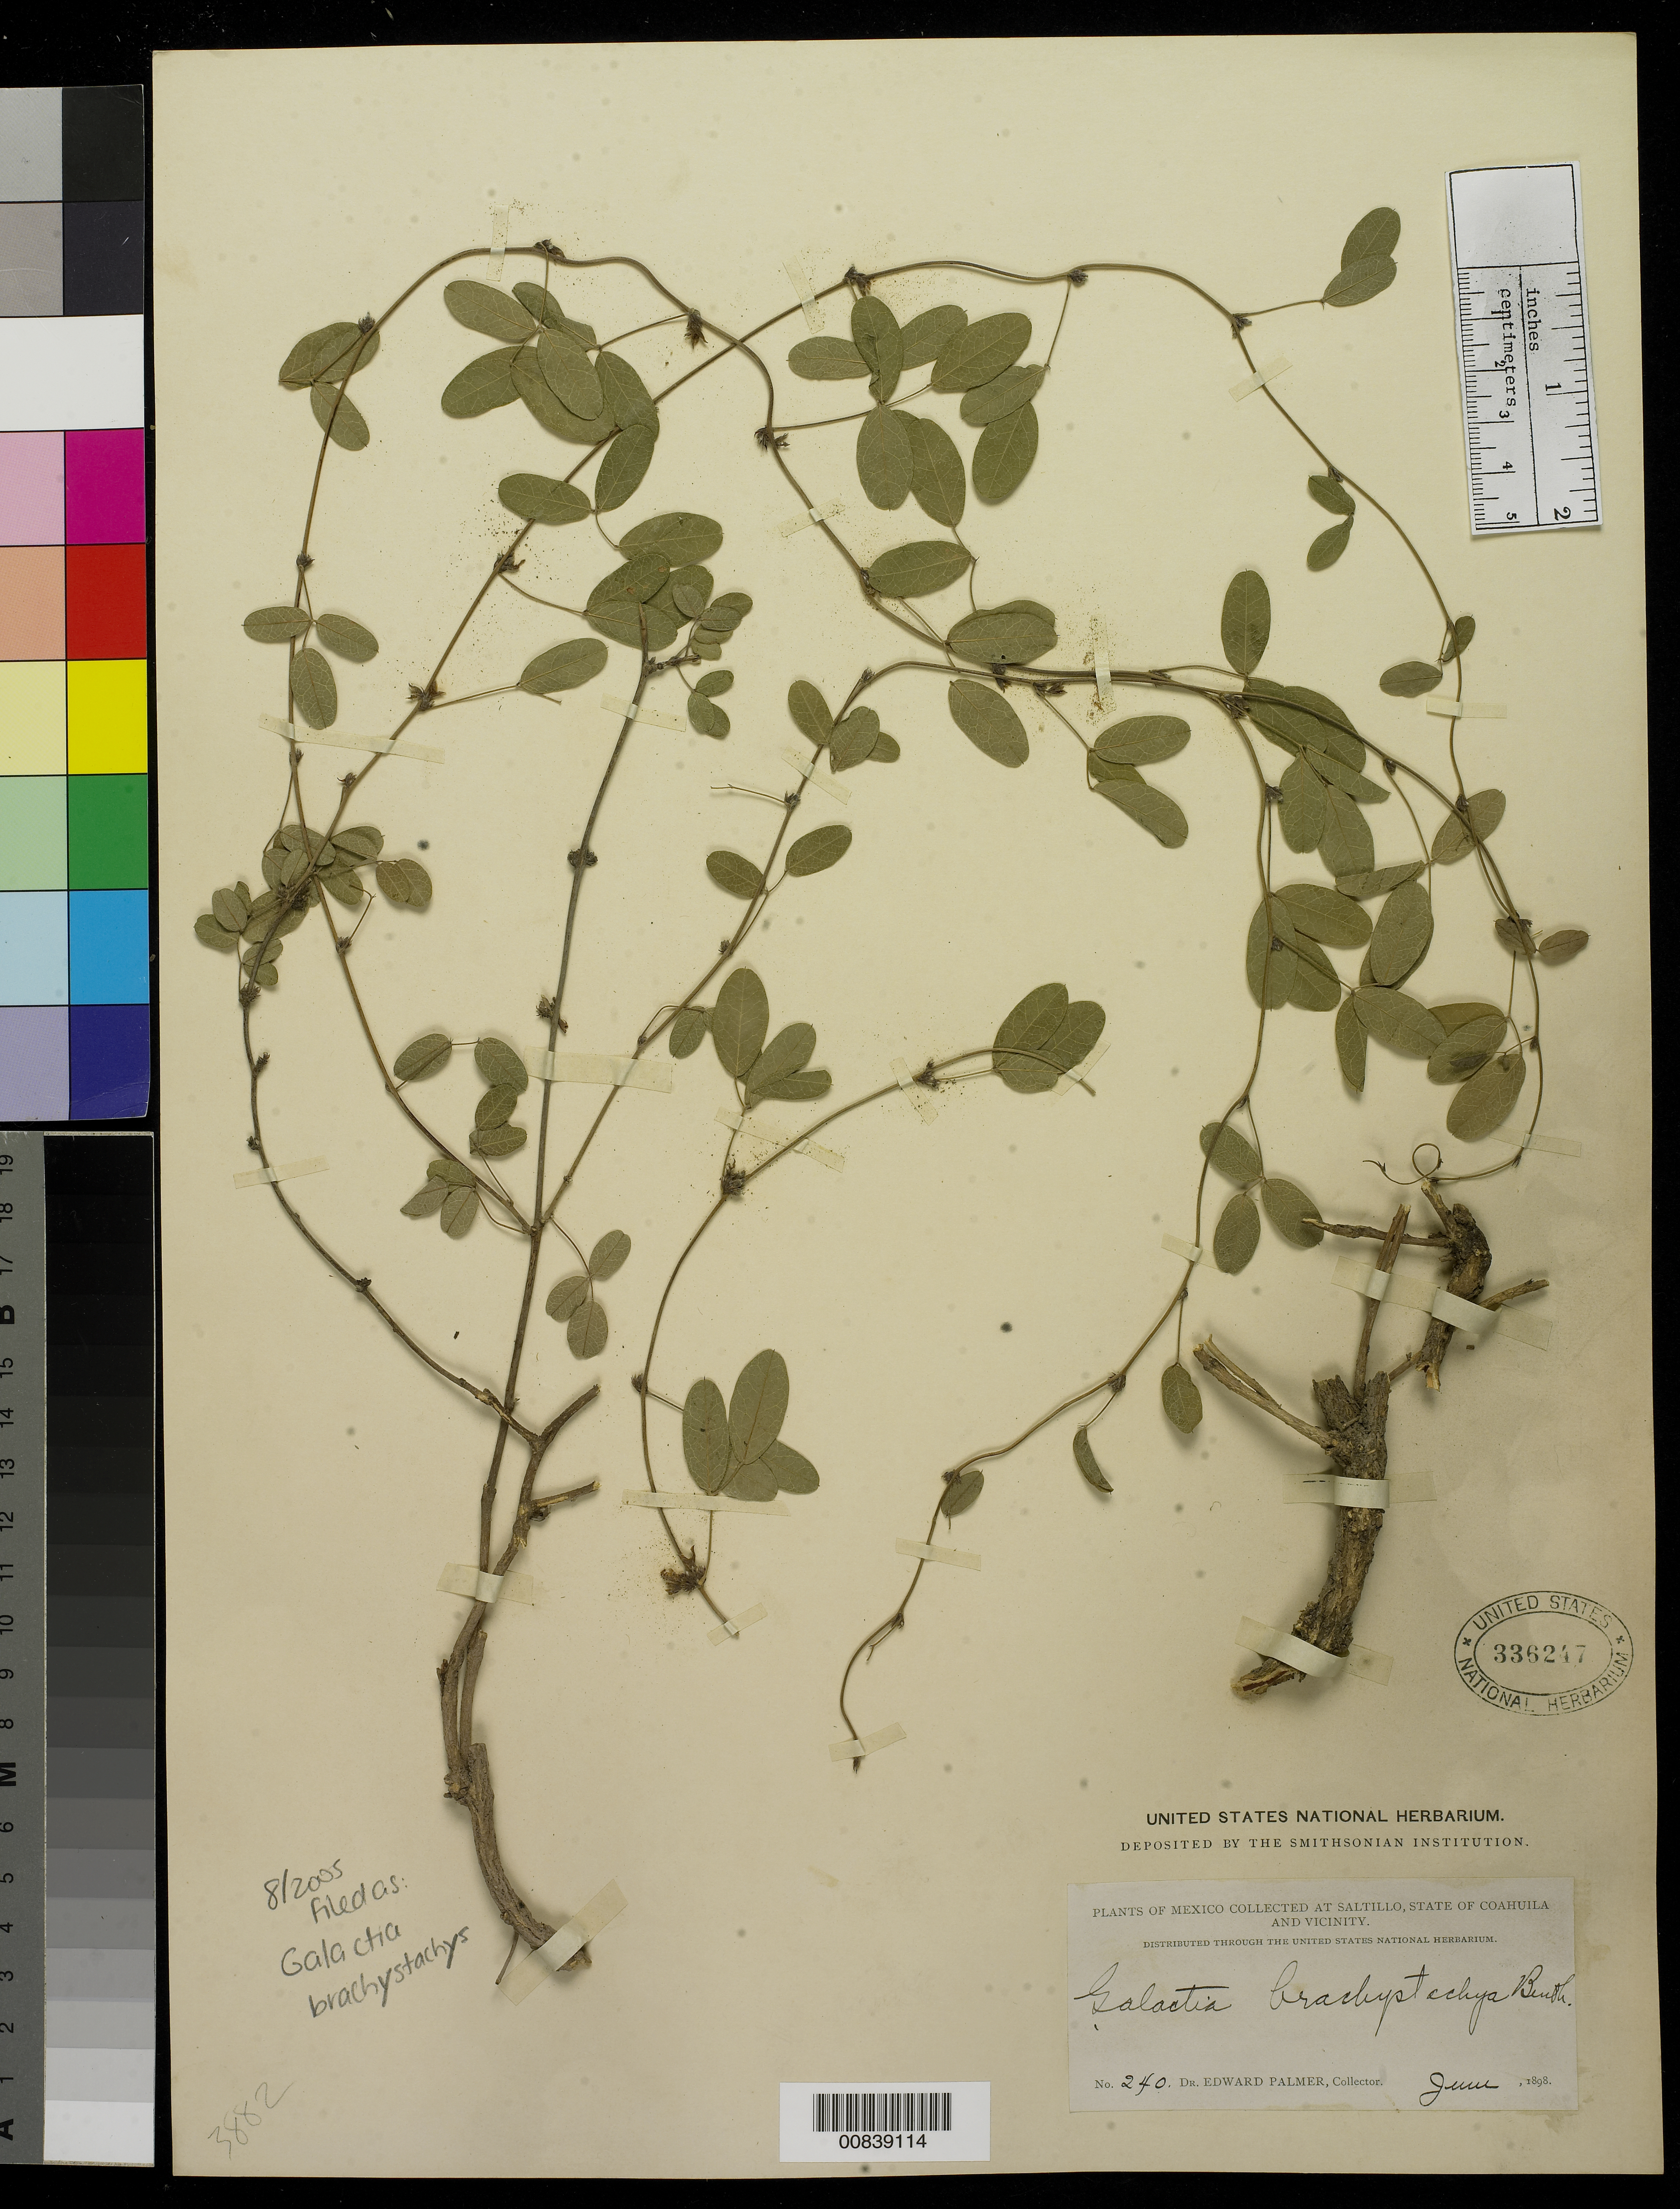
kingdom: Plantae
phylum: Tracheophyta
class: Magnoliopsida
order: Fabales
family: Fabaceae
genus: Nanogalactia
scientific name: Nanogalactia brachystachys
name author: (Benth.) L.P. Queiroz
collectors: E. Palmer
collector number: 240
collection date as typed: Jun 1898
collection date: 1898-06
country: Mexico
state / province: Coahuila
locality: Saltillo, Coahuila and vicinity.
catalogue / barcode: US 336247